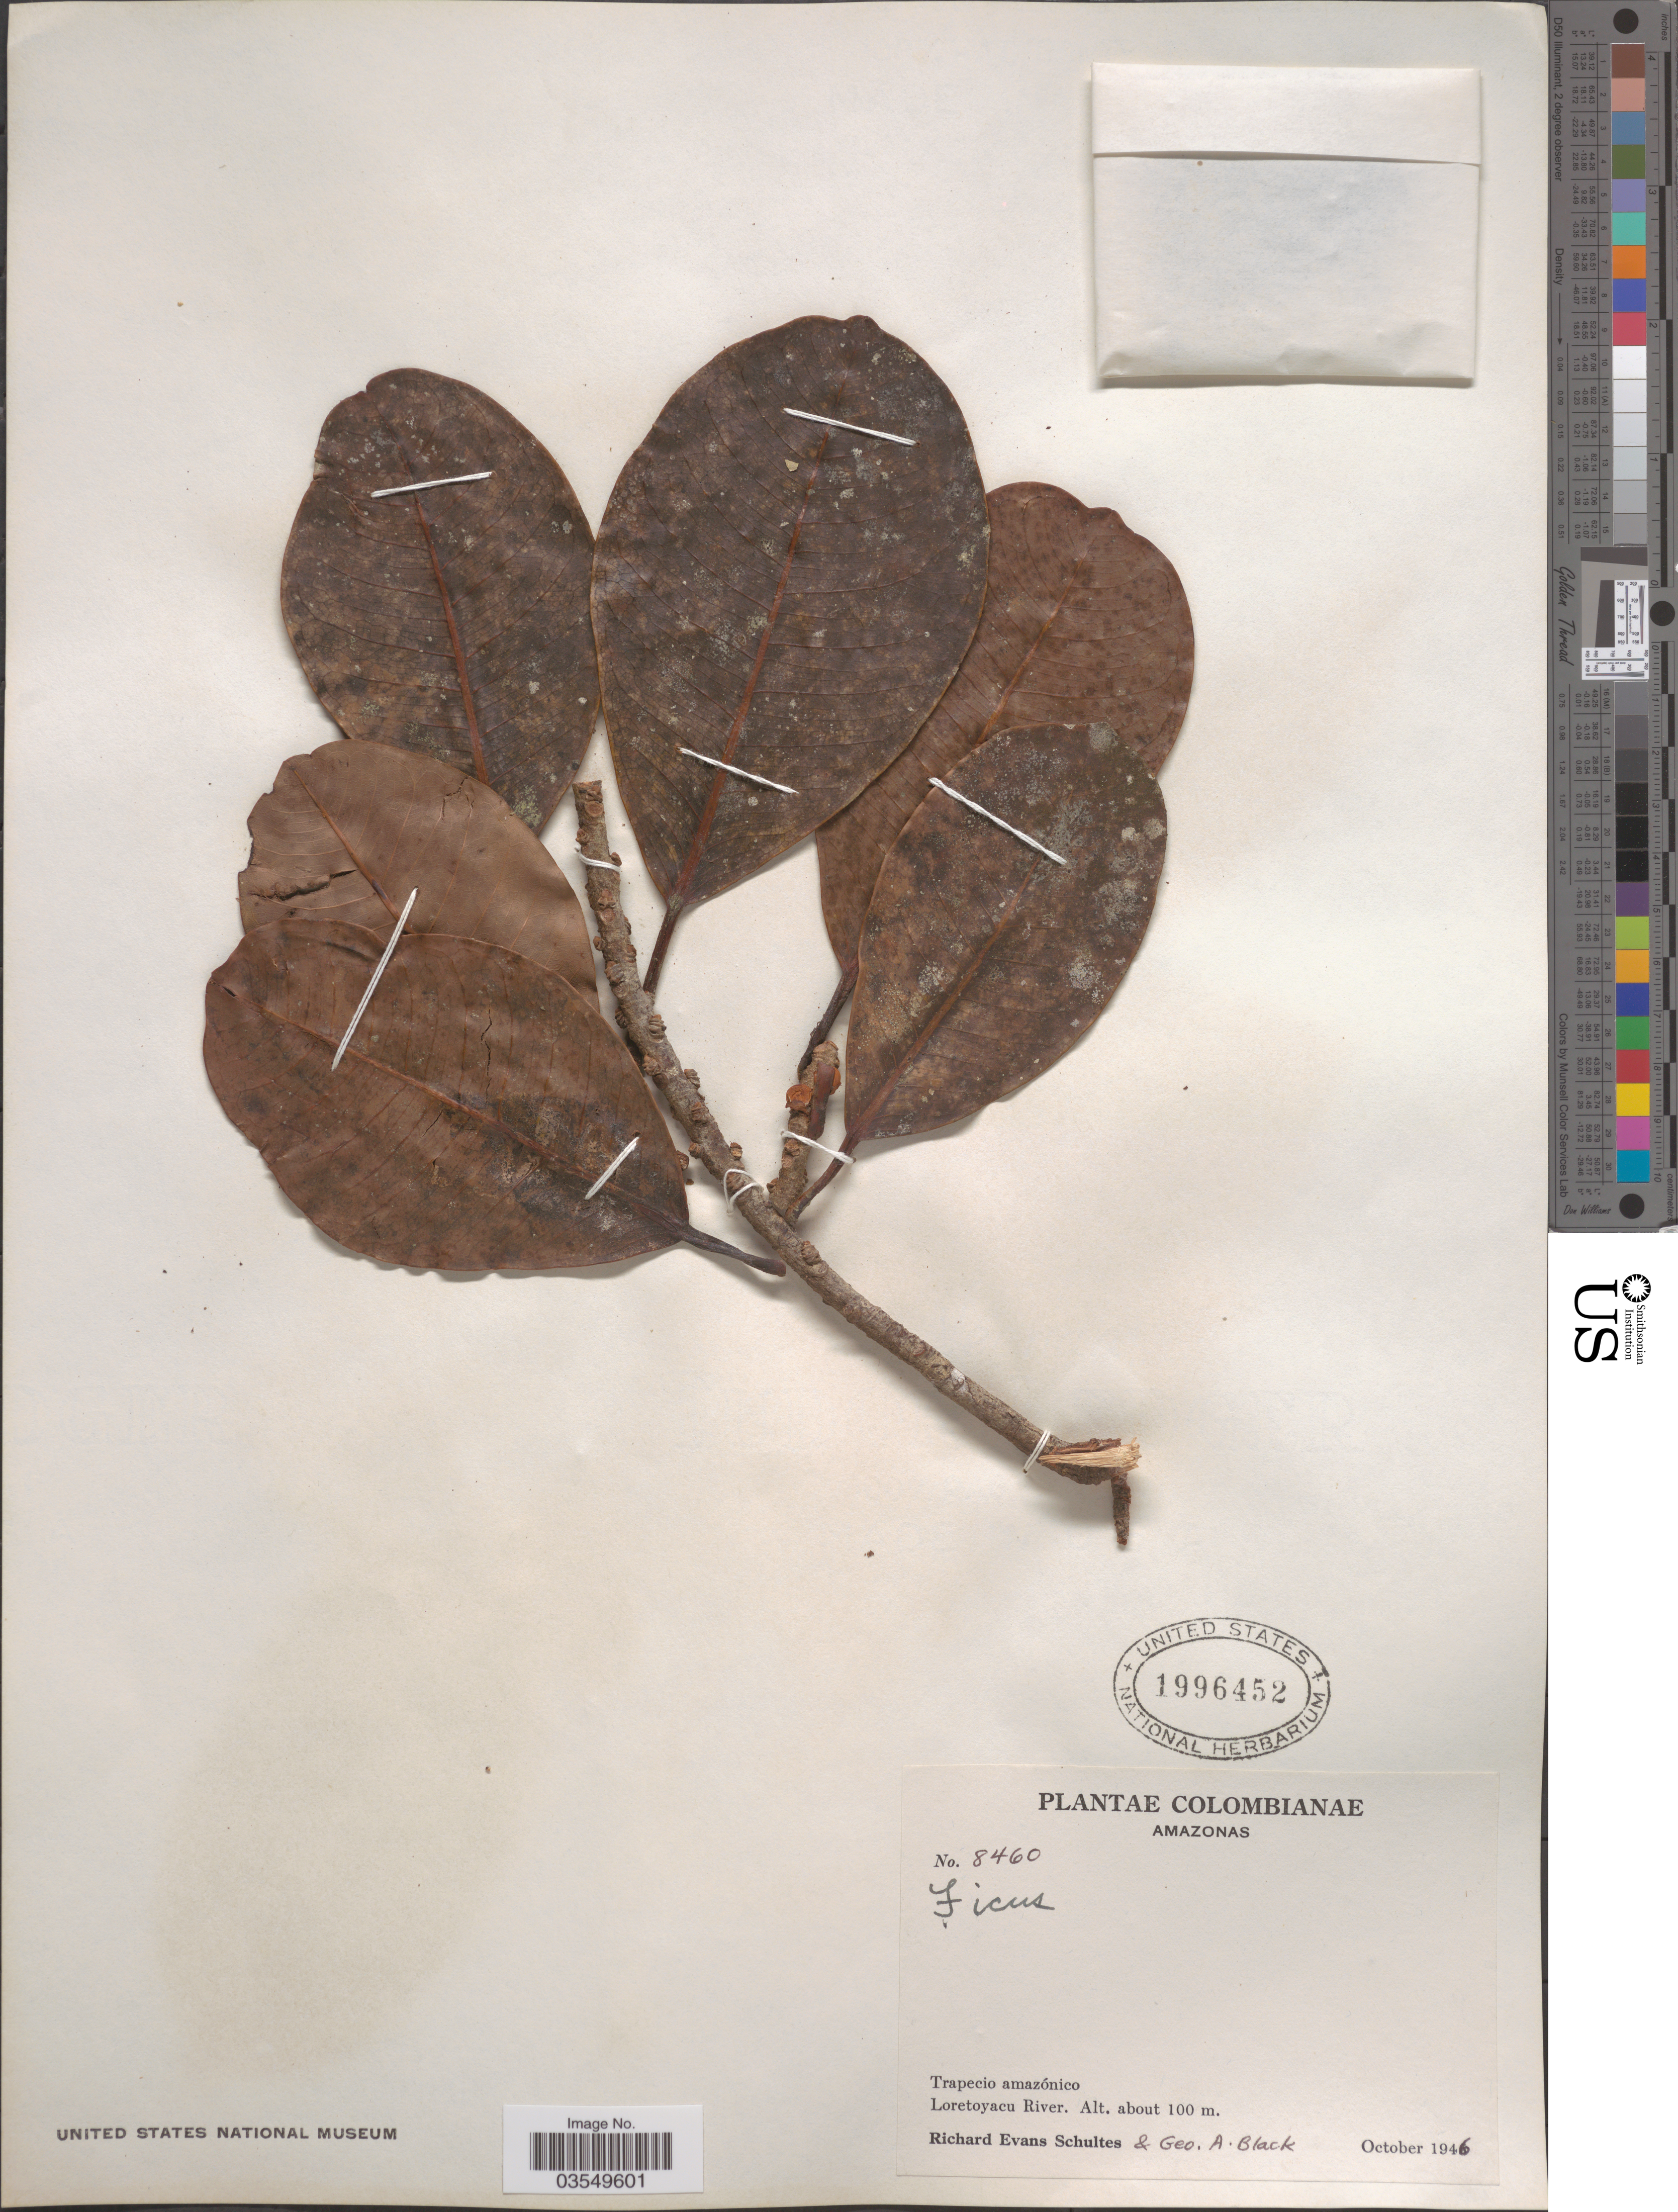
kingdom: Plantae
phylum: Tracheophyta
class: Magnoliopsida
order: Rosales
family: Moraceae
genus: Ficus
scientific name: Ficus sp.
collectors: R. E. Schultes & G. A. Black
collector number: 8460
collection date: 1946-10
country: Colombia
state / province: Amazônas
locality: Trapecio amazónico. Loretoyacu River.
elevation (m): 100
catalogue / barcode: US 1996452